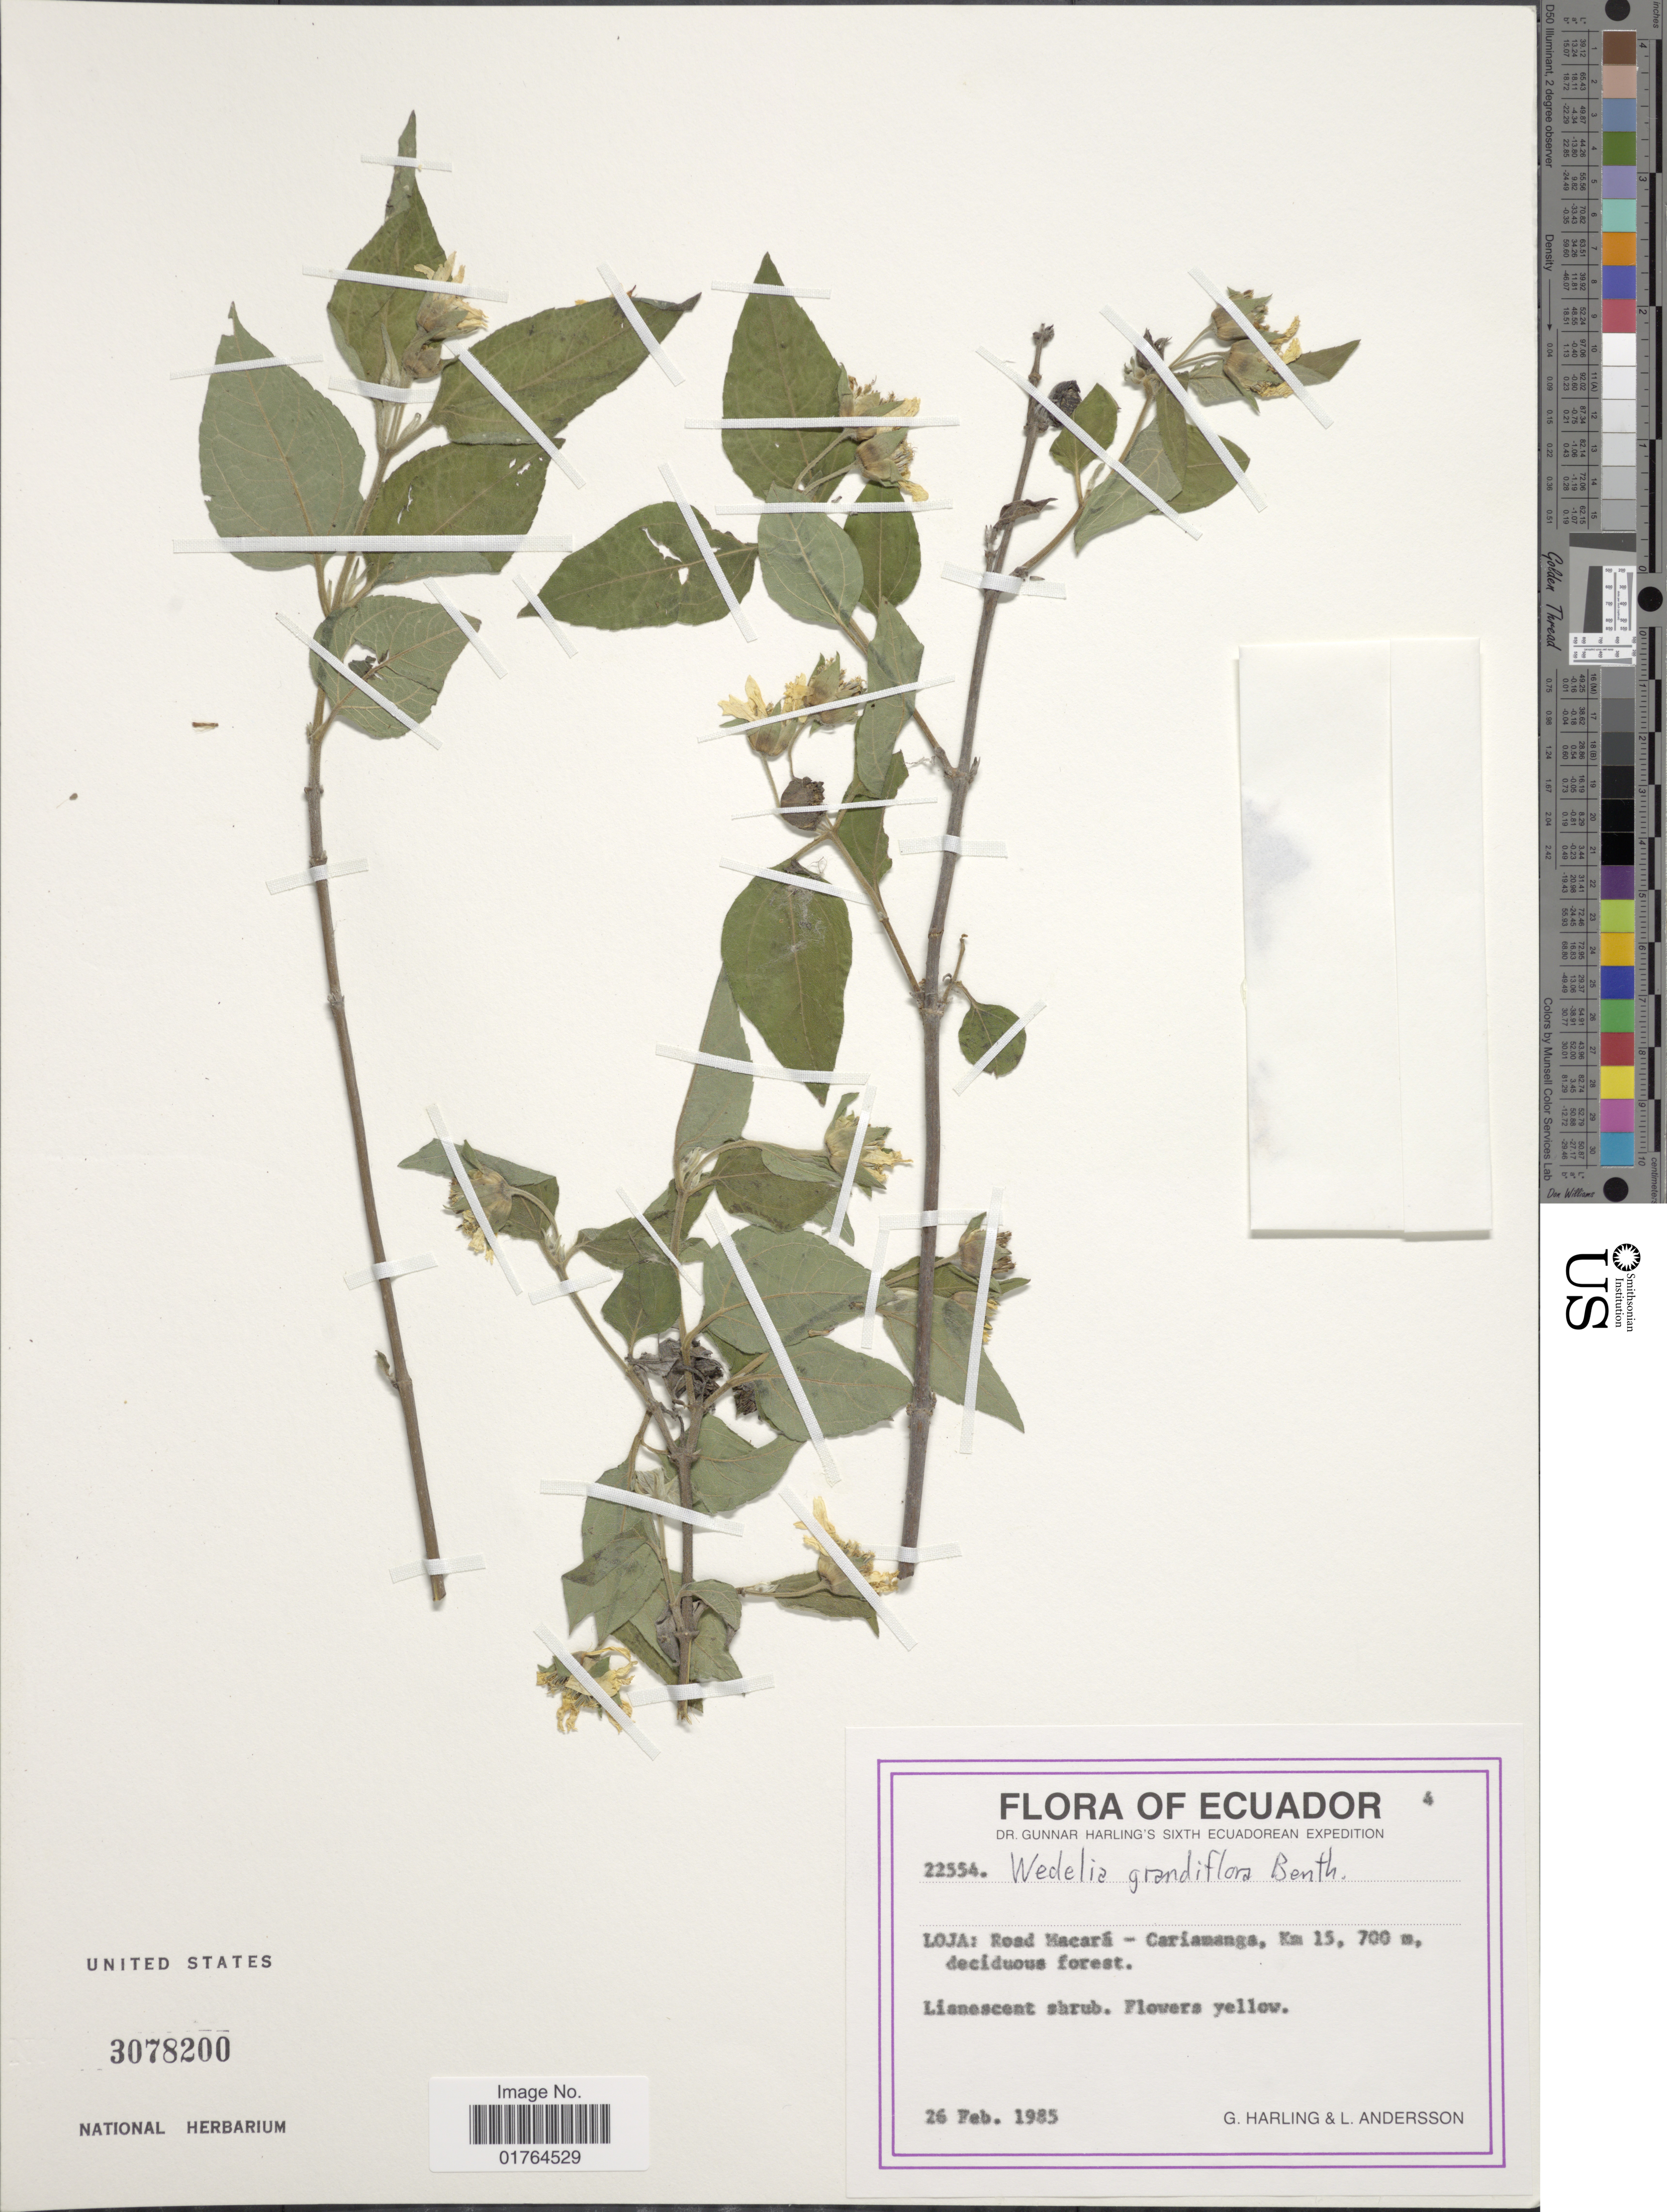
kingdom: Plantae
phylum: Tracheophyta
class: Magnoliopsida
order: Asterales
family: Asteraceae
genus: Wedelia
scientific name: Wedelia grandiflora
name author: Benth.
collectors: G. Harling & L. Andersson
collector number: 22554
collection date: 1985-02-26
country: Ecuador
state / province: Loja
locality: Road Macara-Cariamanga, Km 15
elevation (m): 700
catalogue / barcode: US 3078200